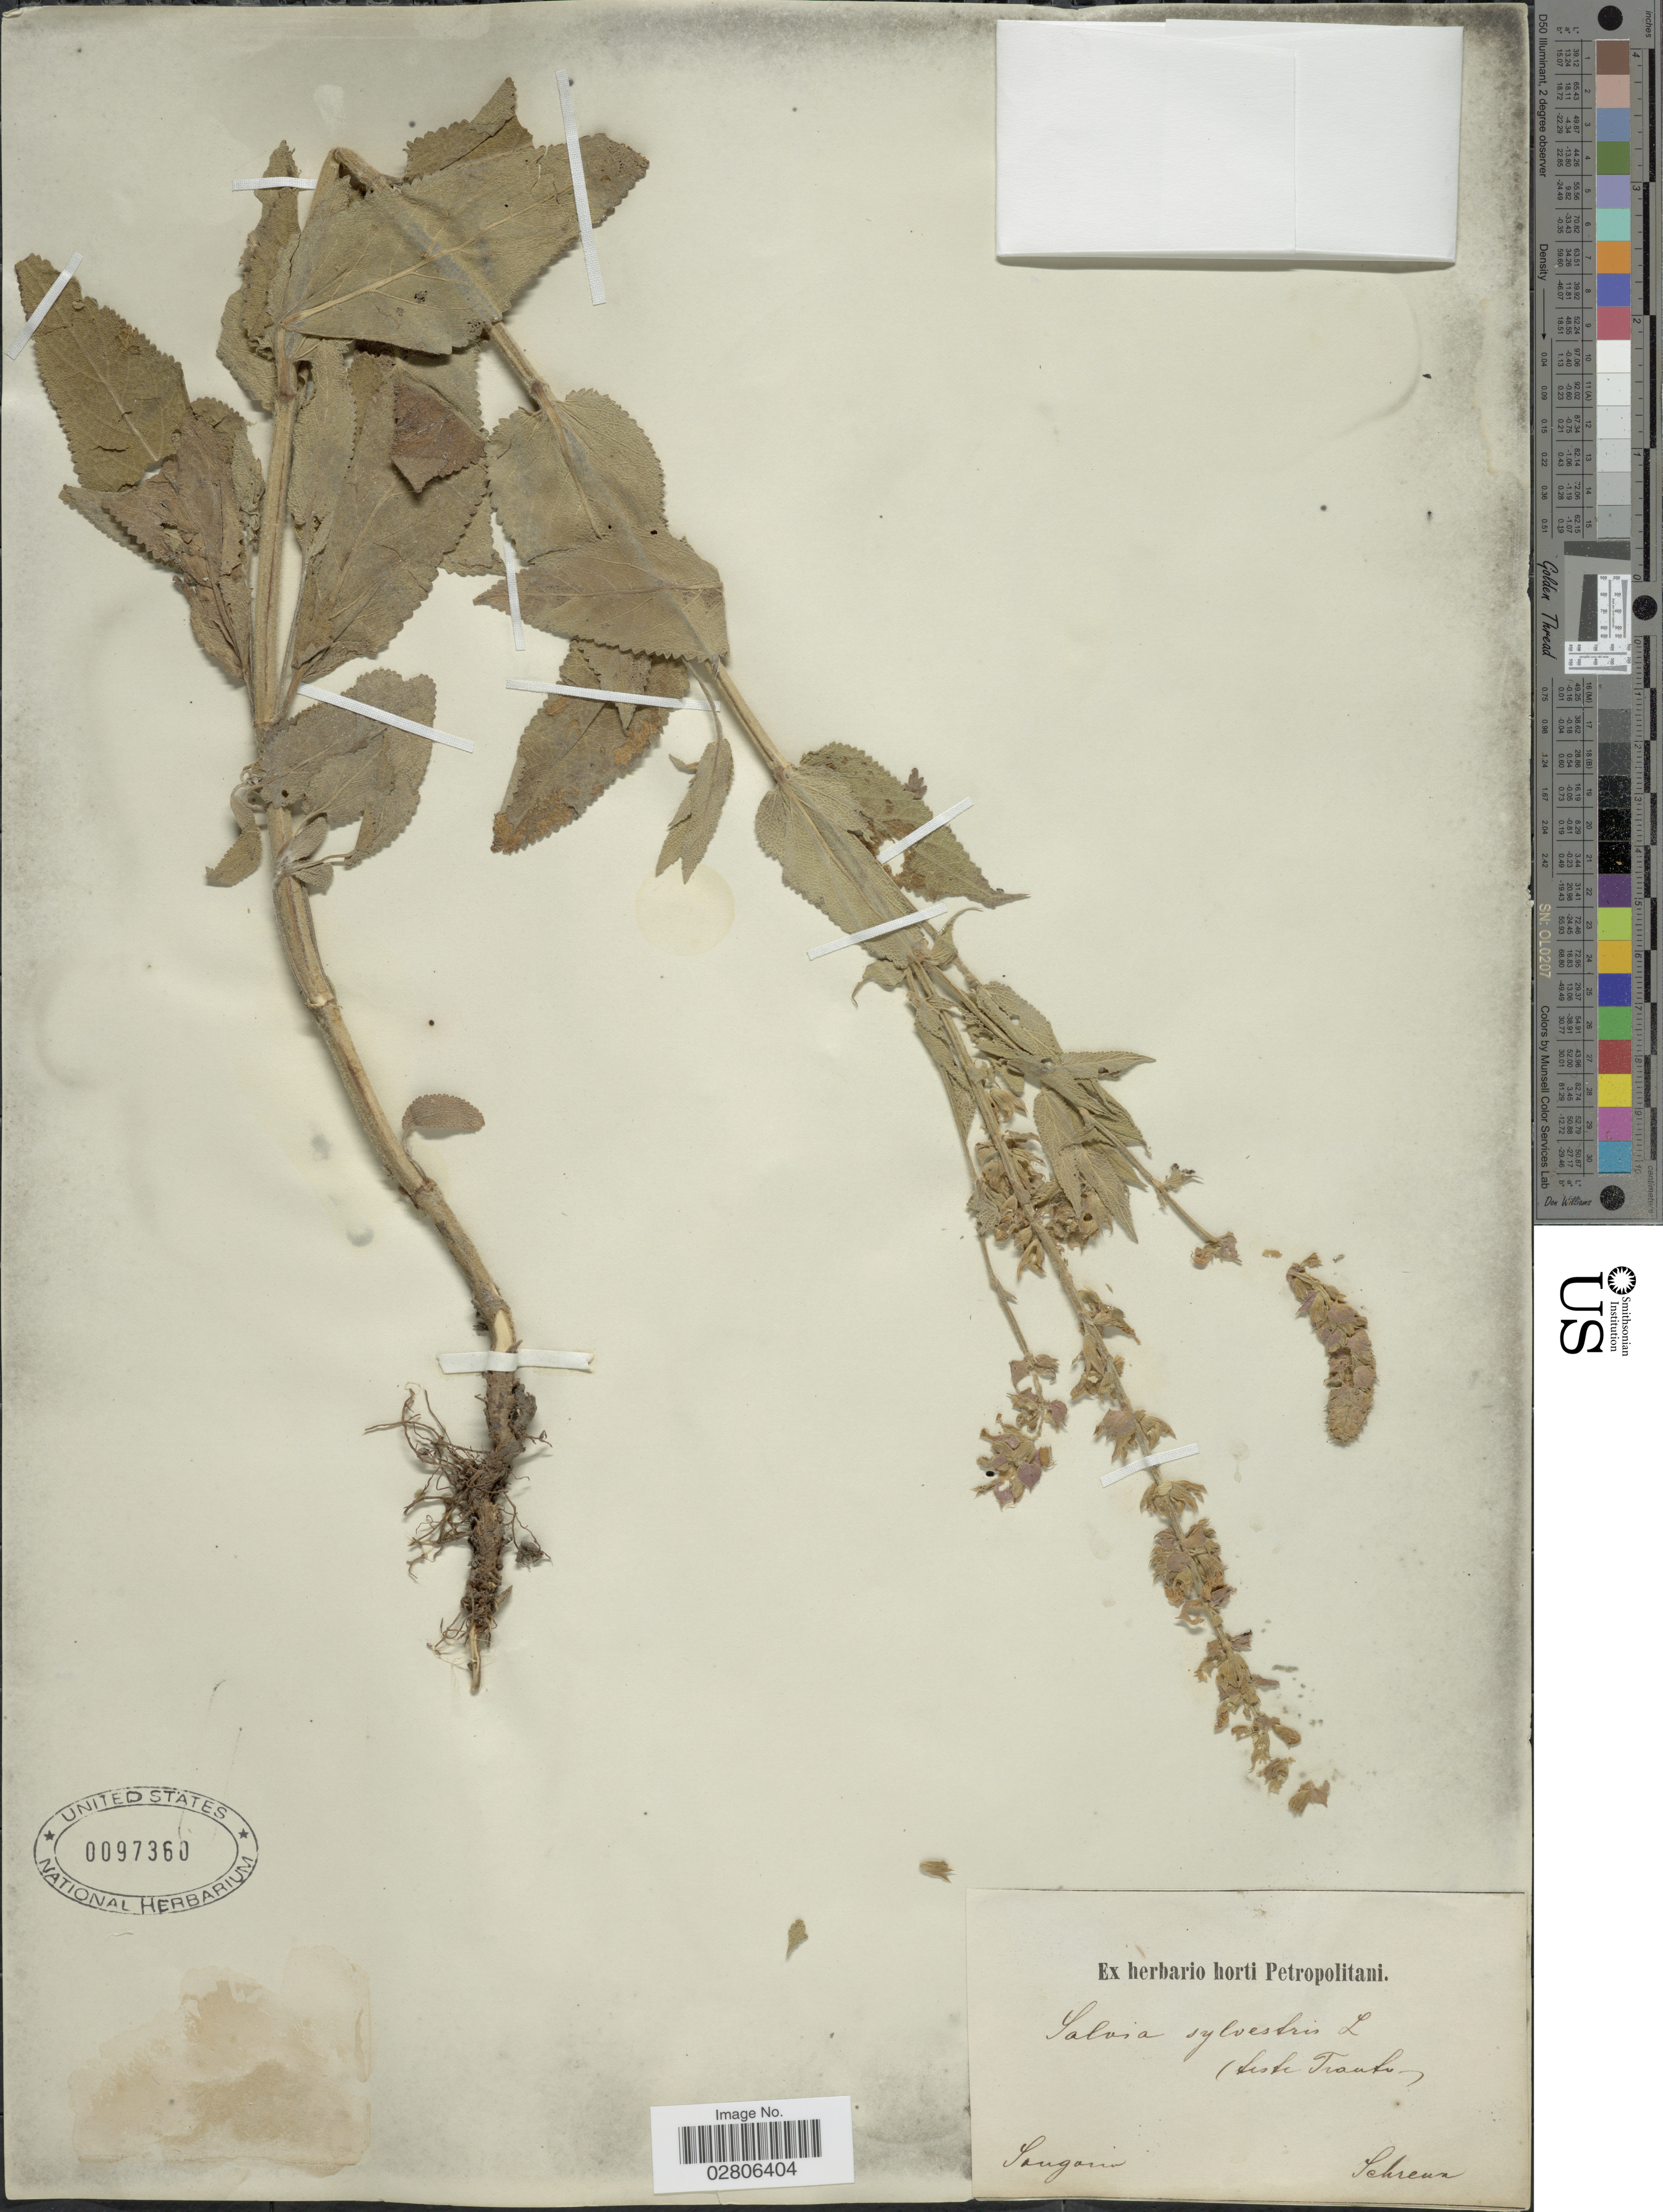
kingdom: Plantae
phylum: Tracheophyta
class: Magnoliopsida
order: Lamiales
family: Lamiaceae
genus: Salvia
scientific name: Salvia sylvestris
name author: L.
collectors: A.G. Schrenk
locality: Sangoria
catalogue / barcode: US 97360